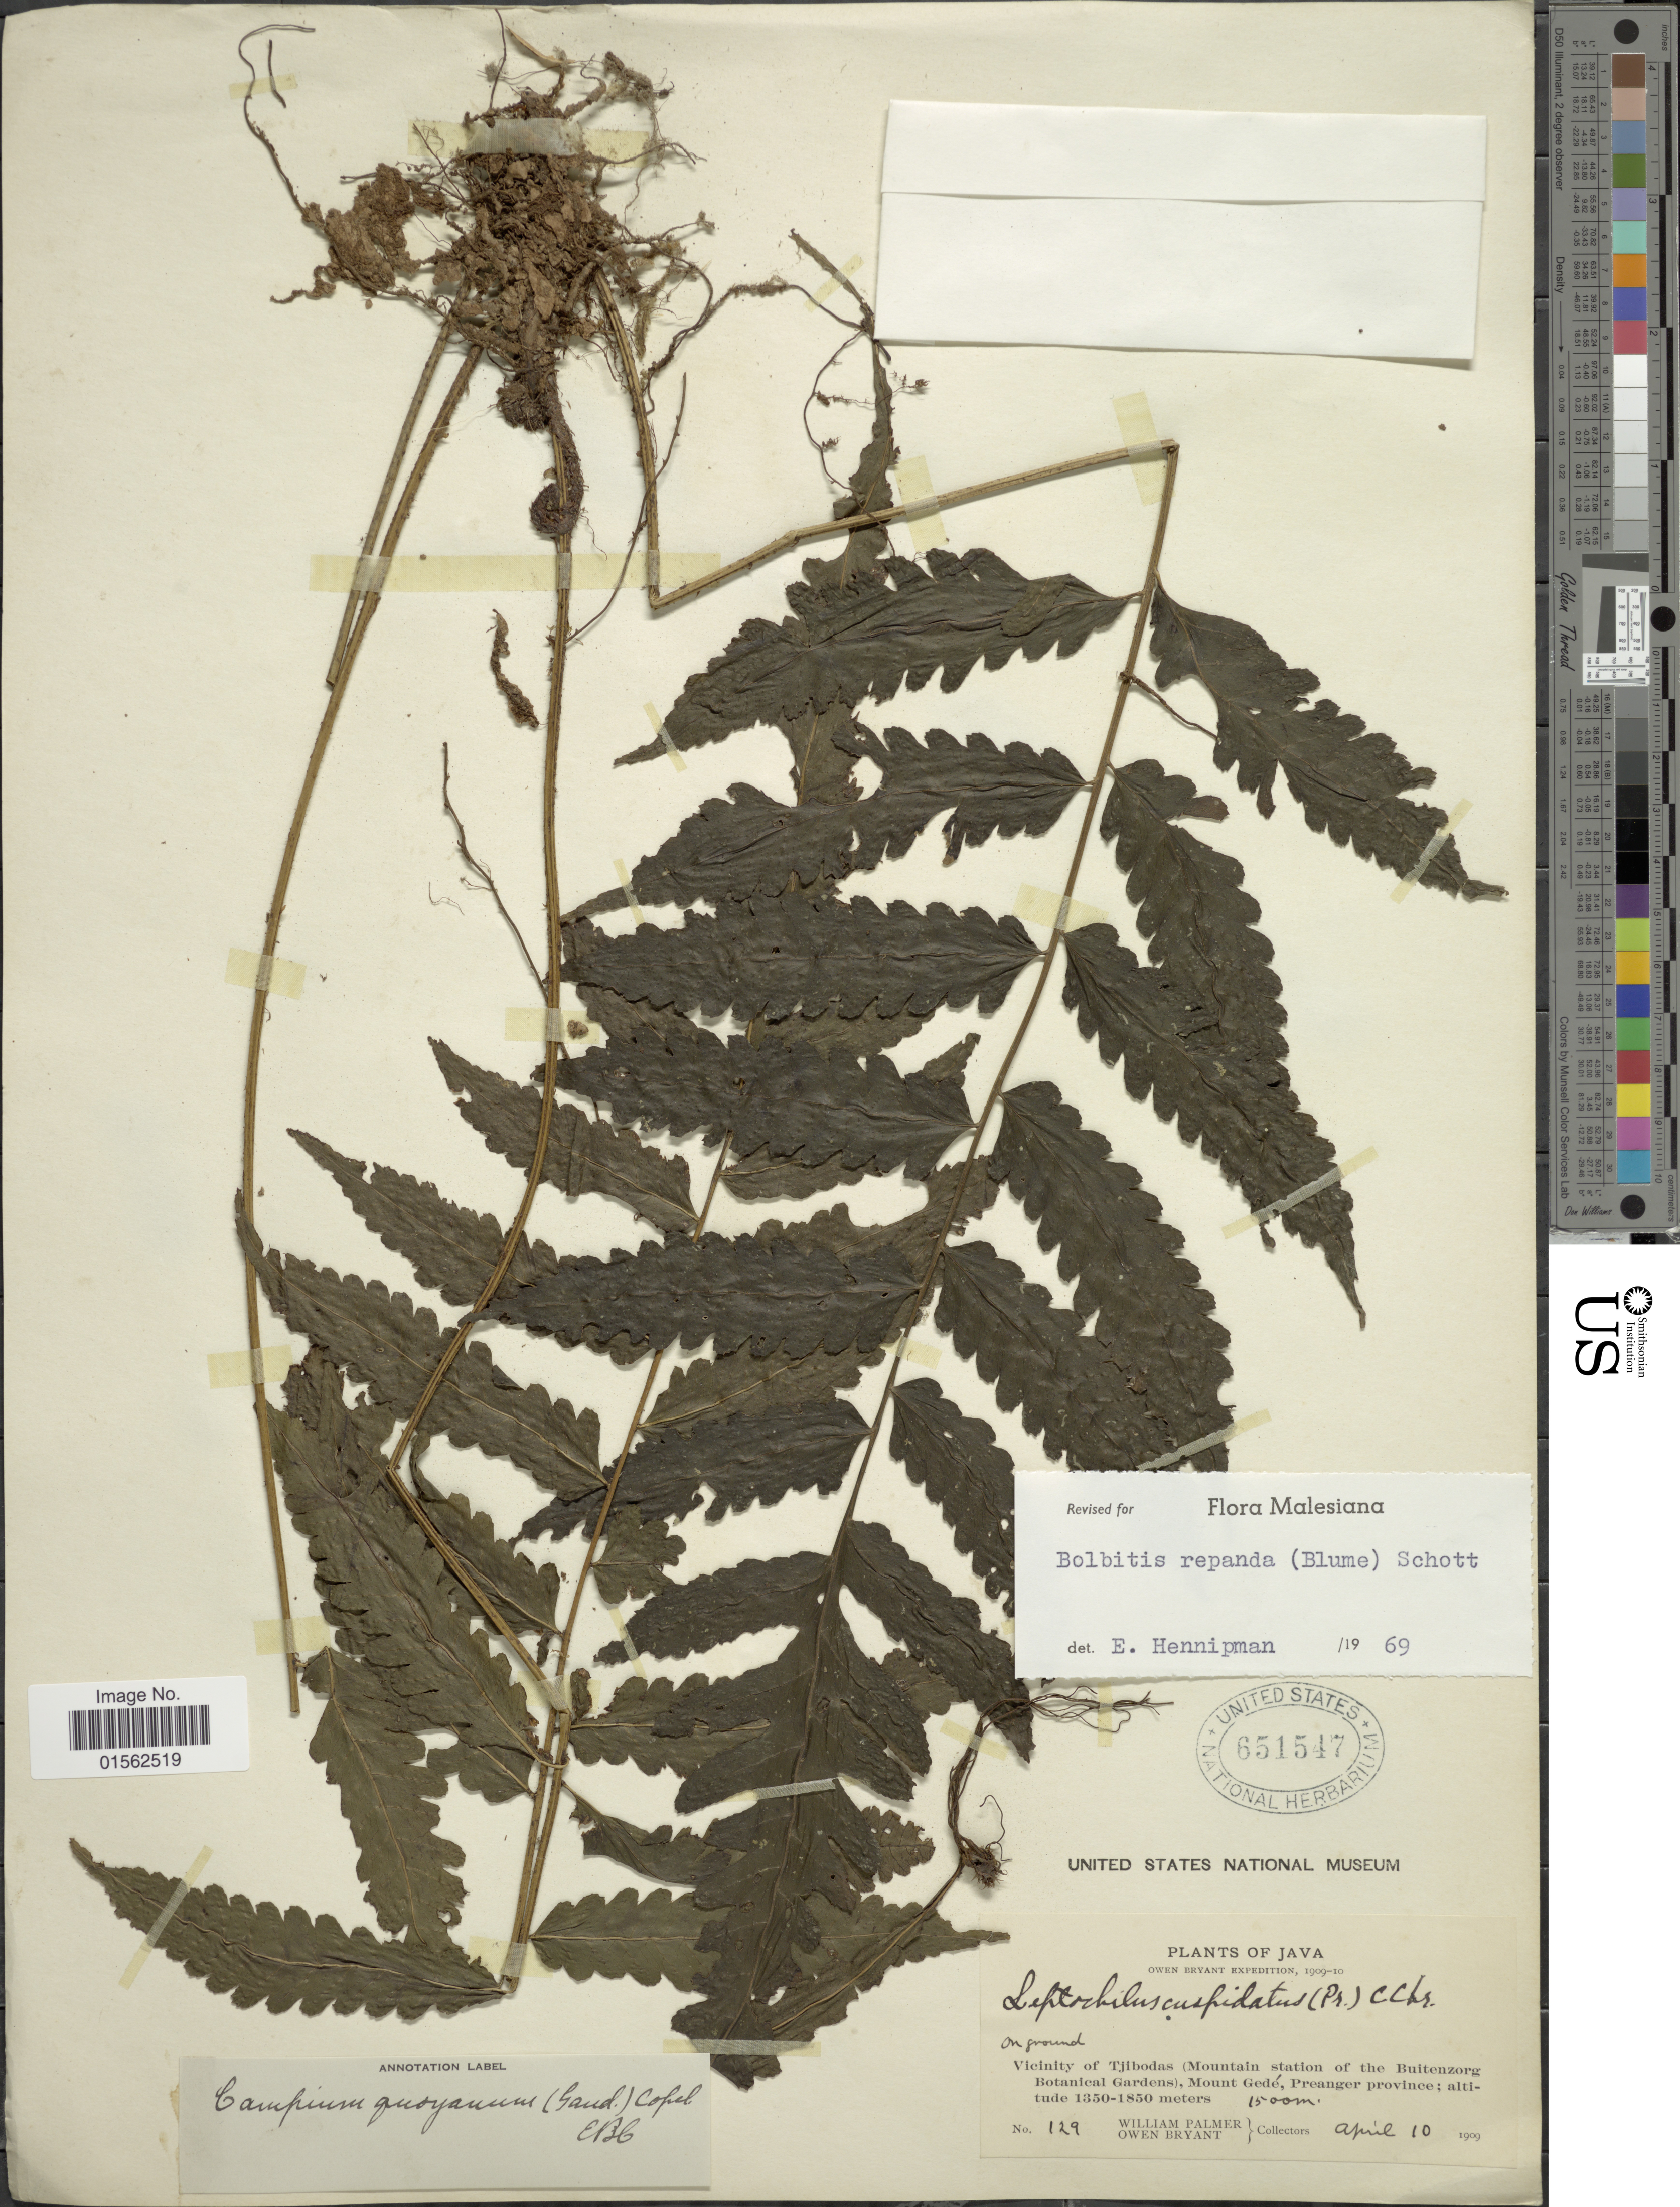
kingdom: Plantae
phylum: Tracheophyta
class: Polypodiopsida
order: Polypodiales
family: Dryopteridaceae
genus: Bolbitis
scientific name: Bolbitis repanda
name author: (Blume) Schott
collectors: W. Palmer & O. Bryant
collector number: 129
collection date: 1909-04-10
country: Indonesia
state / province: Java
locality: Vicinity of Tjibodas (Mountain station of the Buitenzorg Botanical Garderns), Mount Gedé, Preanger province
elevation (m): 1500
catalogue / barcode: US 651547